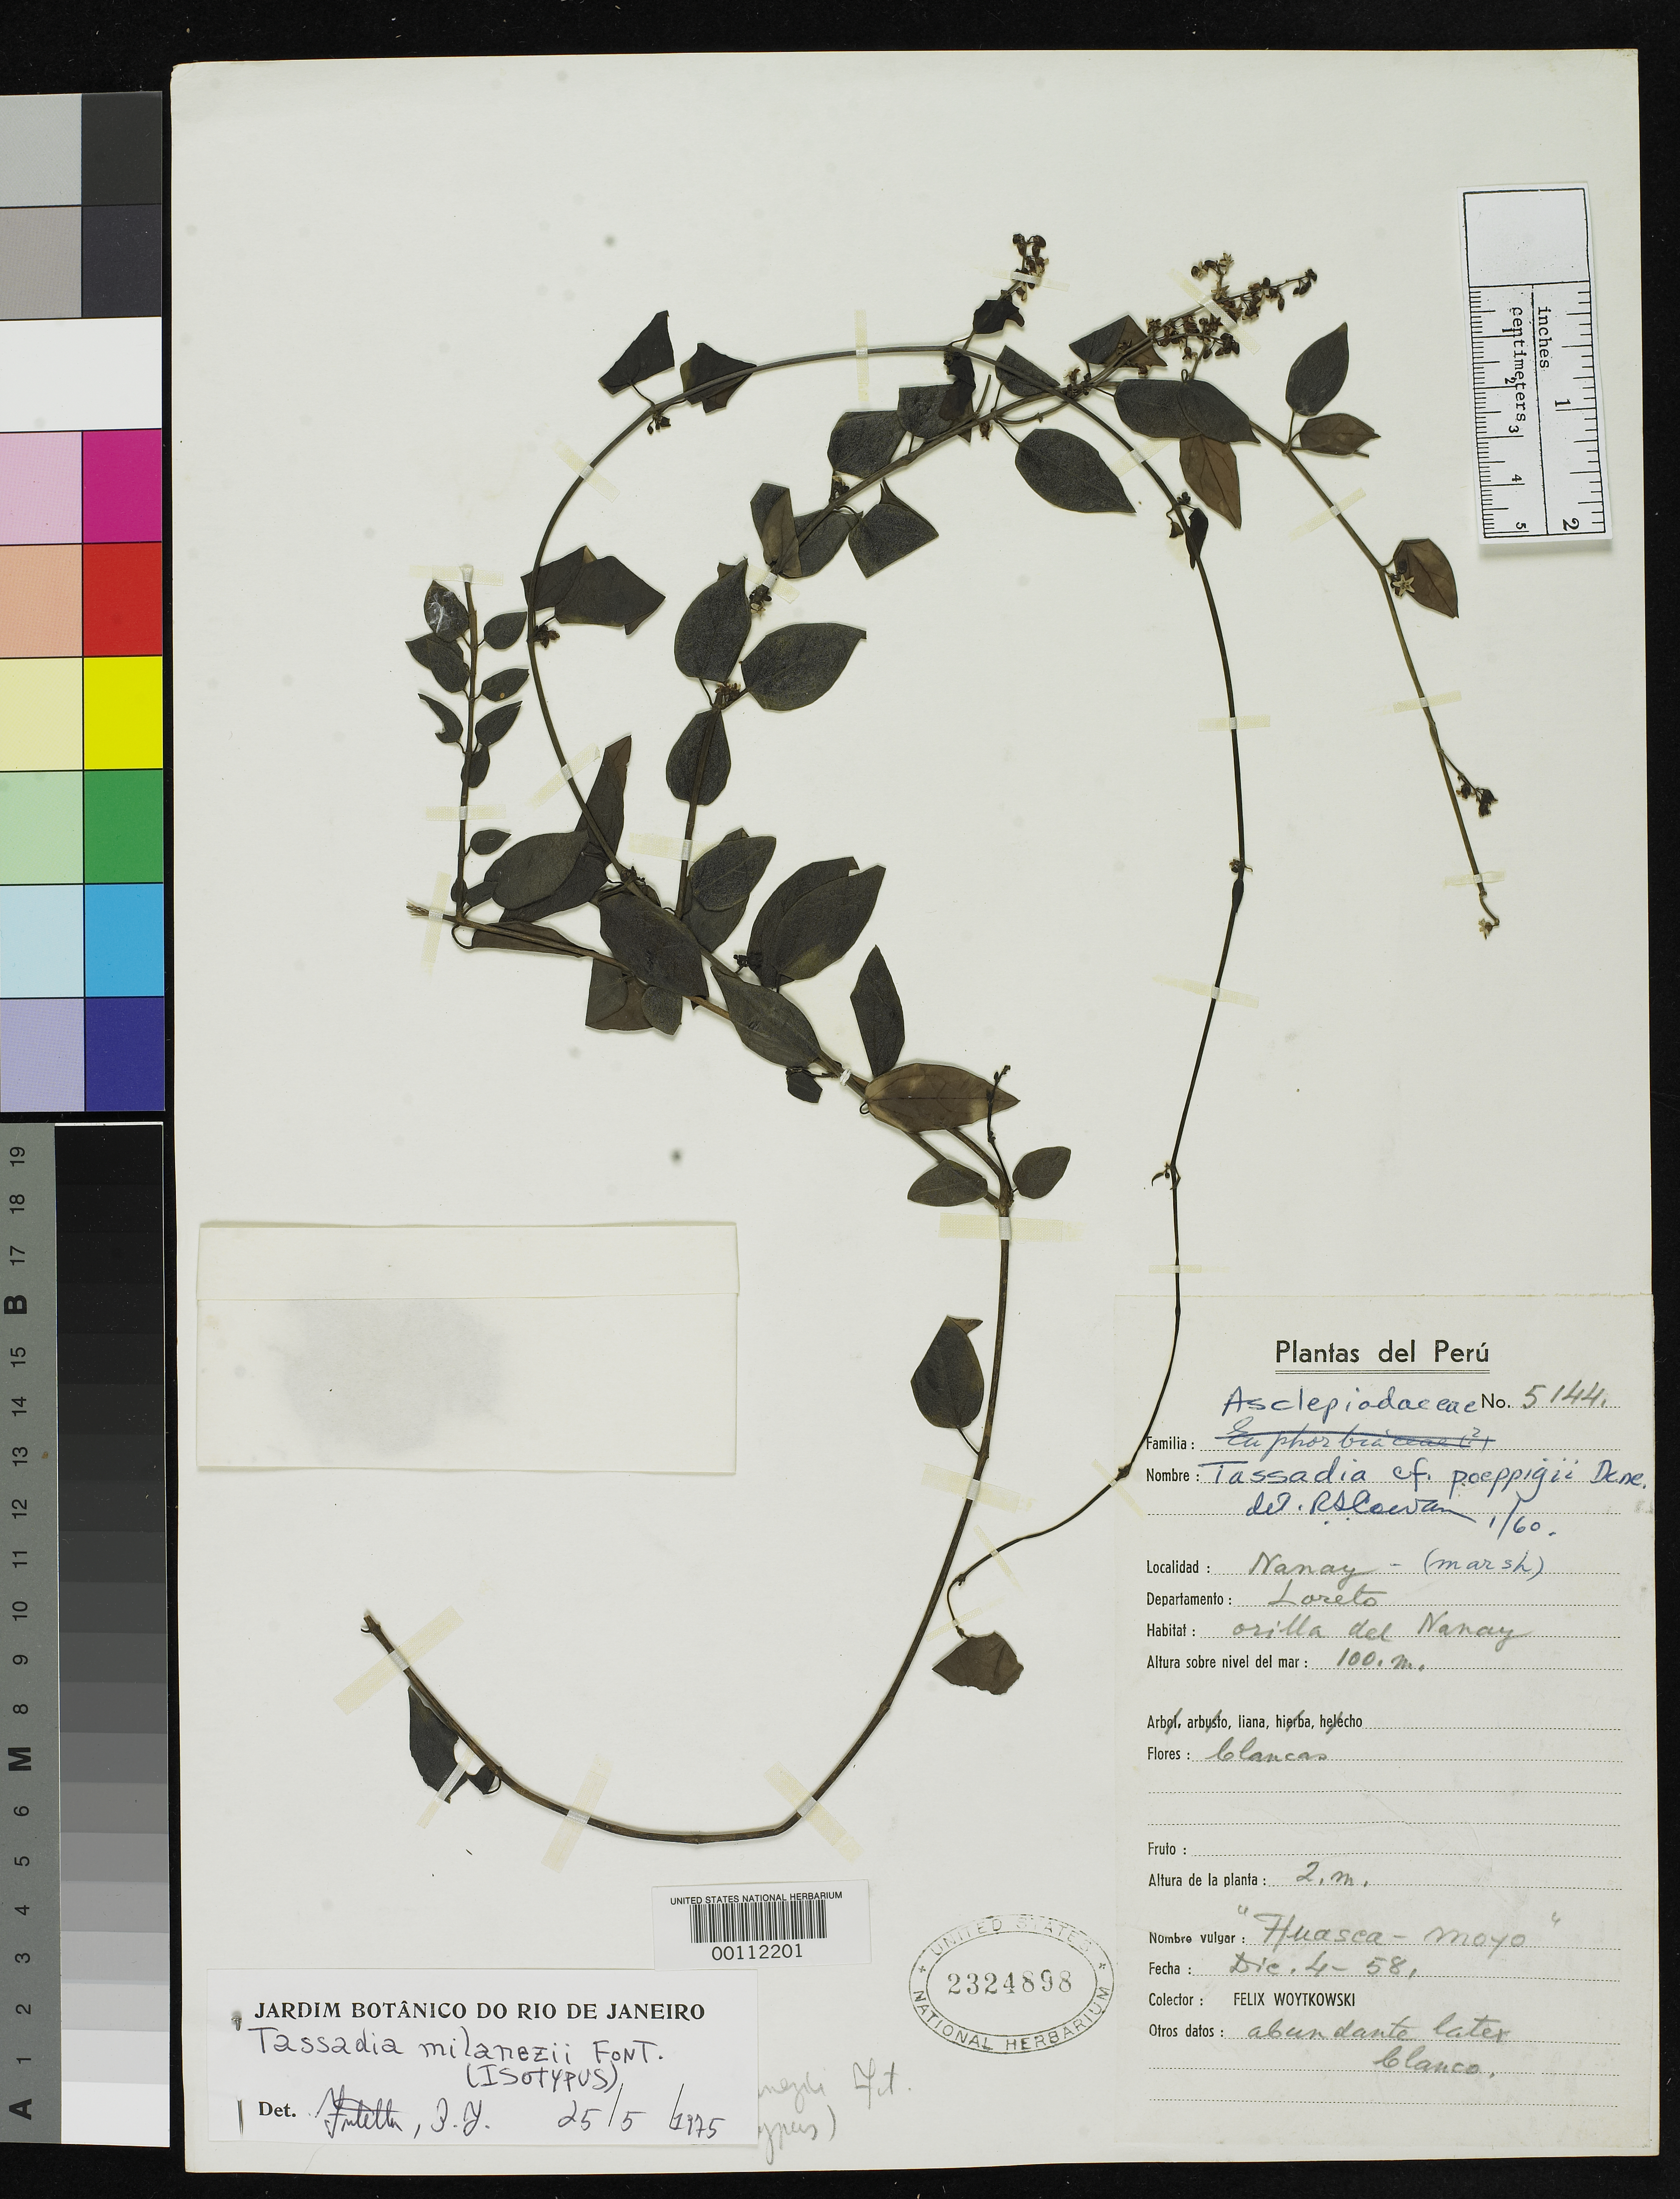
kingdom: Plantae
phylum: Tracheophyta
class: Magnoliopsida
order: Gentianales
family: Apocynaceae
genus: Tassadia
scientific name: Tassadia milanezii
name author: Fontella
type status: Isotype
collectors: F. Woytkowski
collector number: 5144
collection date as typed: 04 Dec 1958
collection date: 1958-12-04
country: Peru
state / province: Loreto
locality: Banks of Rio Nanay.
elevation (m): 100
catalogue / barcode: US 2324898